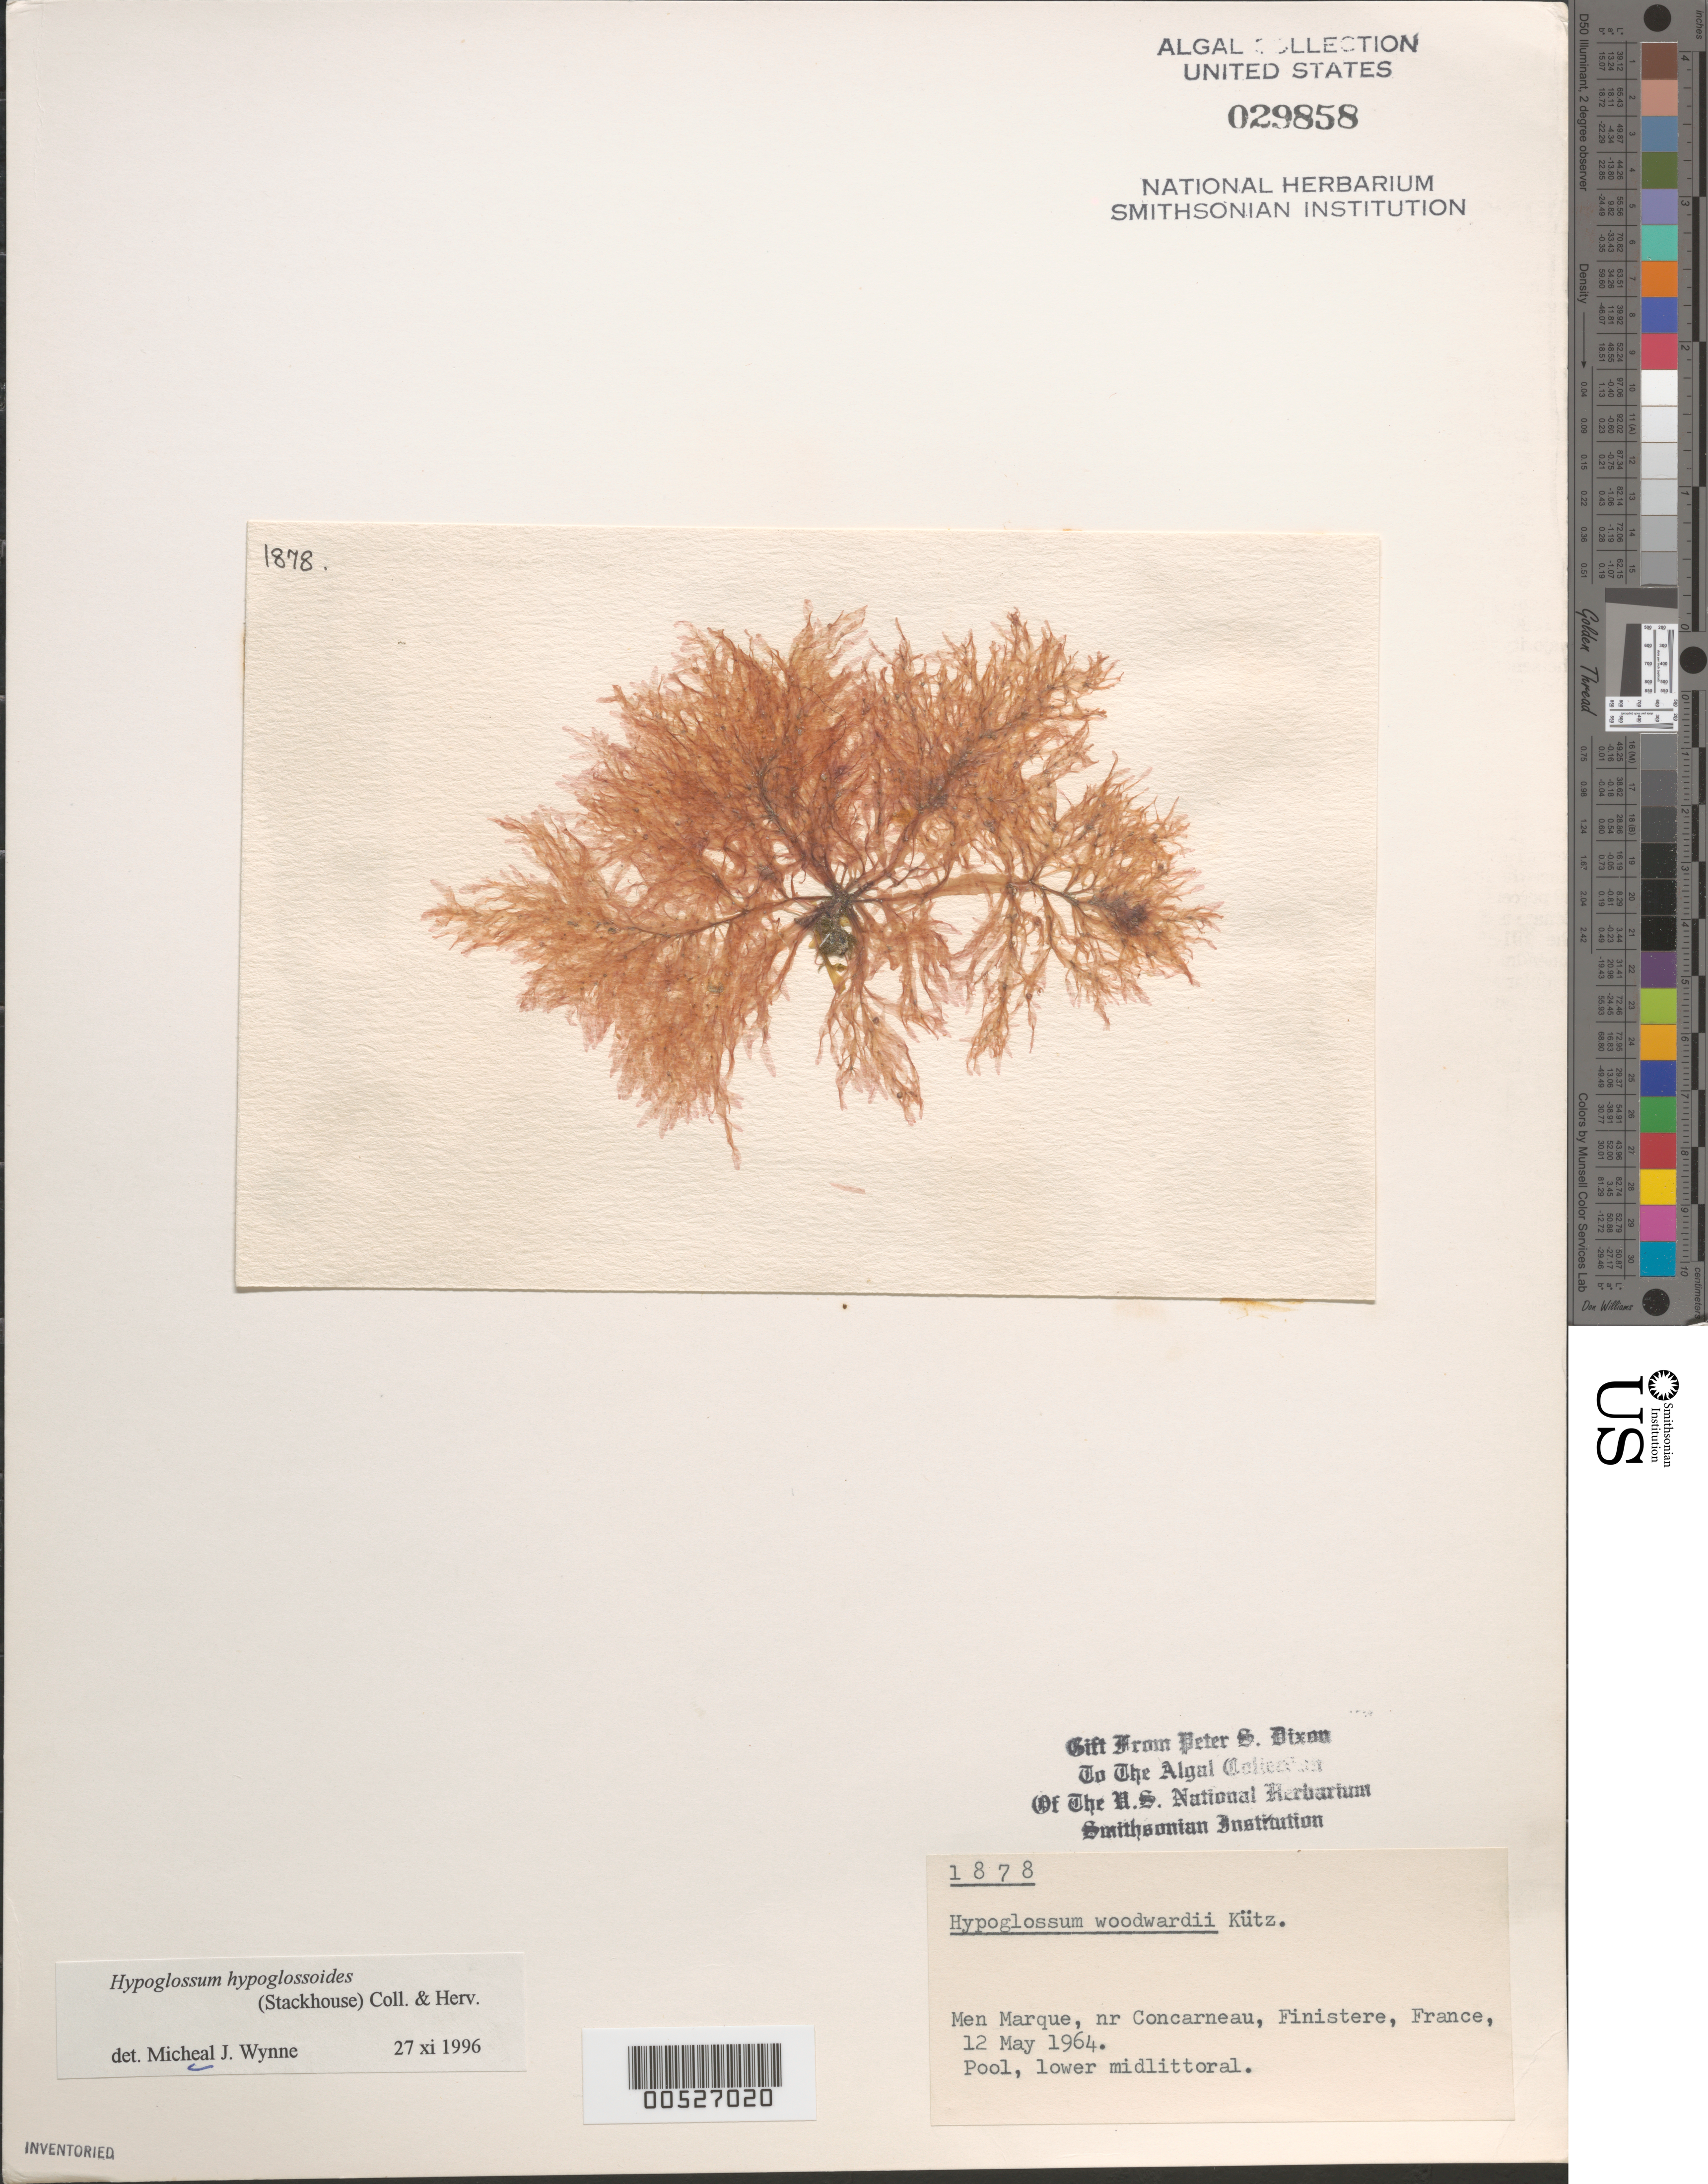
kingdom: Plantae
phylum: Rhodophyta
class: Florideophyceae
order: Ceramiales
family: Delesseriaceae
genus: Hypoglossum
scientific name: Hypoglossum hypoglossoides (Harv.) Womersley & Shepley, nom. illeg.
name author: (Harv.) Womersley & Shepley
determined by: Wynne, M. J.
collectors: P. S. Dixon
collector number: PSD 1878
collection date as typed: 12 May 1964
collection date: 1964-05-12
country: France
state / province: Bretagne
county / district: Finistère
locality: Men marque, near concarneau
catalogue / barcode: US 29858